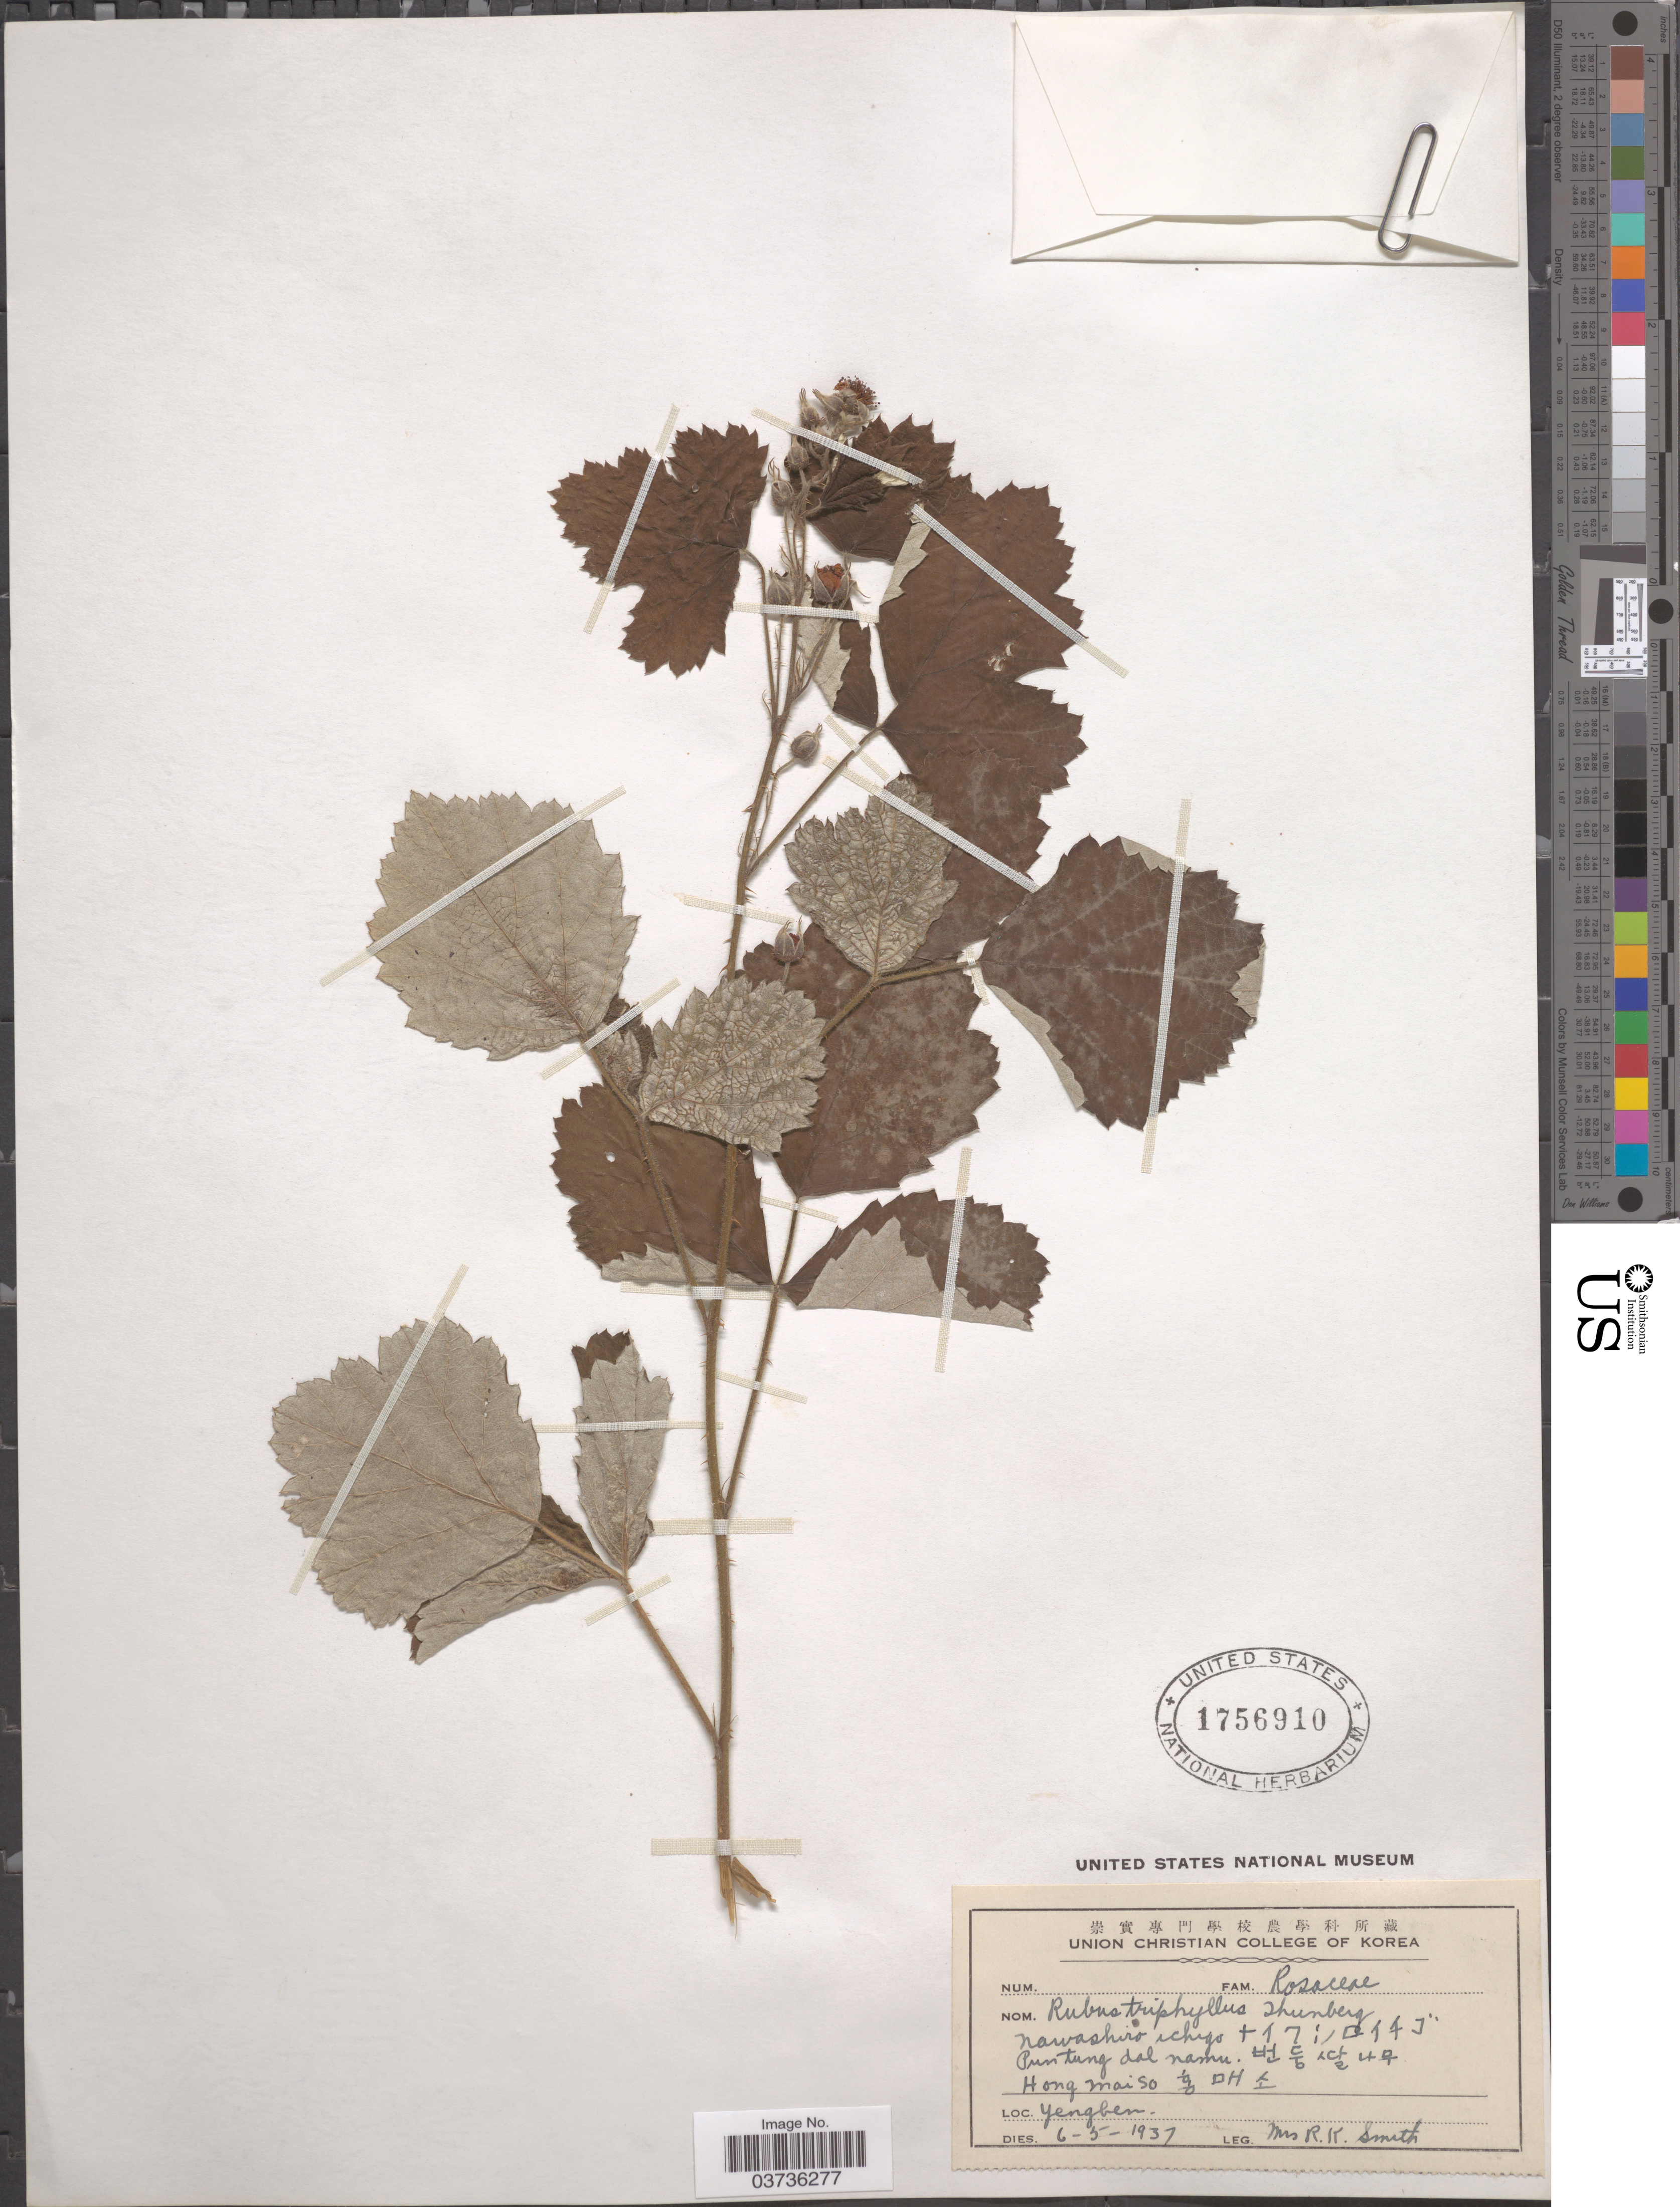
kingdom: Plantae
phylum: Tracheophyta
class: Magnoliopsida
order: Rosales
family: Rosaceae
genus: Rubus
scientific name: Rubus parvifolius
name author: L.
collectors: Mrs. R. K. Smith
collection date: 1937-05-06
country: North Korea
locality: Yengben.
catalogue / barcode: US 1756910